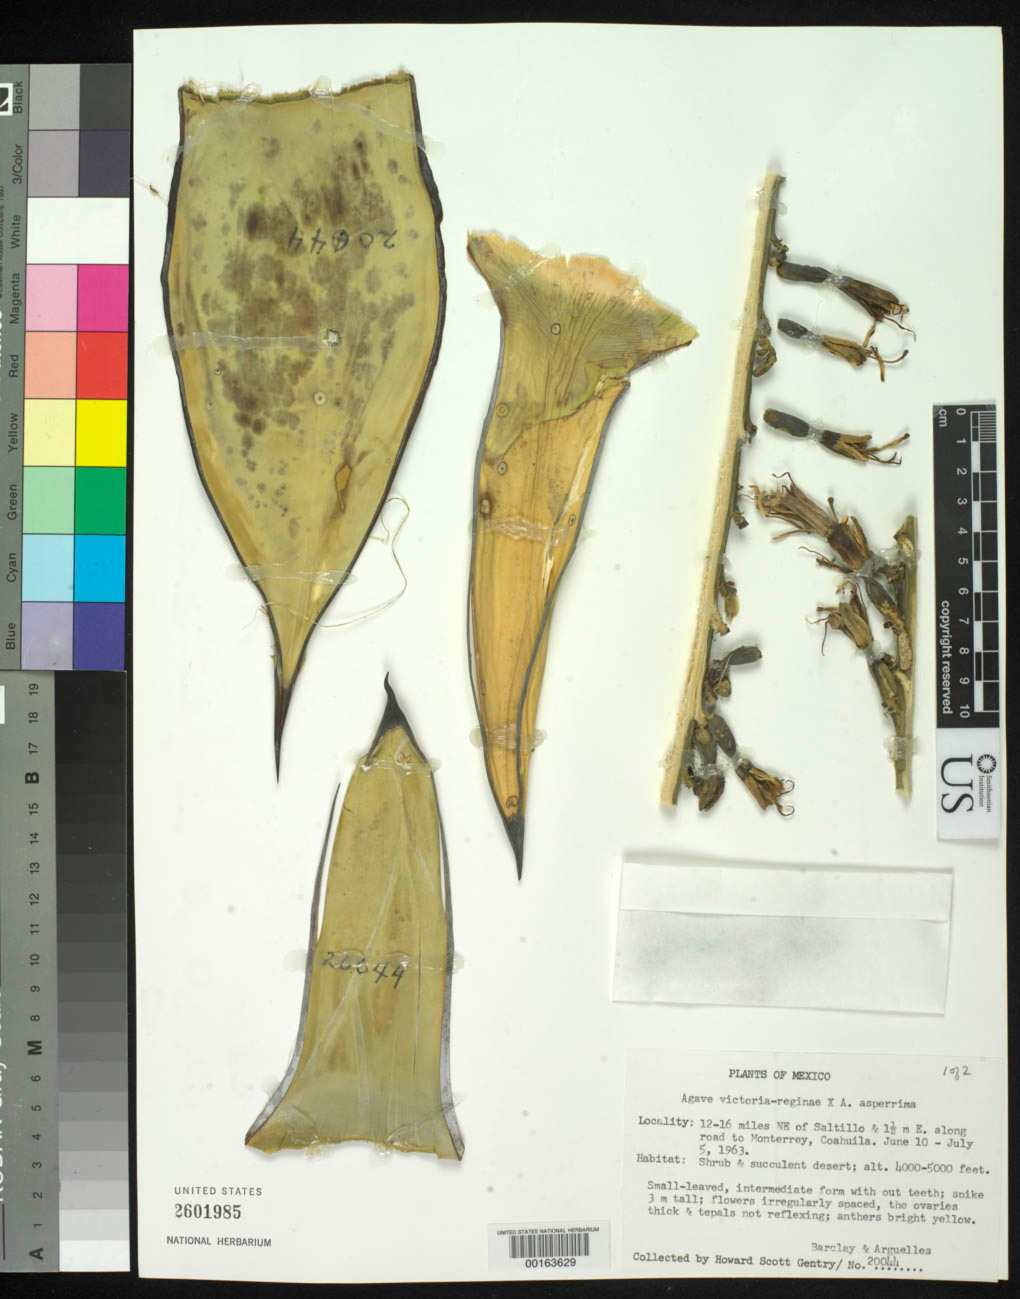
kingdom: Plantae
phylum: Tracheophyta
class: Liliopsida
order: Asparagales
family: Asparagaceae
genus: Agave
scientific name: Agave asperrima x A. victoriae-reginae T. Moore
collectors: H. S. Gentry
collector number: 20044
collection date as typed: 10 Jun 1963 to 05 Jul 1963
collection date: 1963-06-10/1963-07-05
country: Mexico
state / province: Coahuila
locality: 12-16 mi. NE of Saltillo & 1.5 mi. E along road to Monterrey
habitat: Shrub & succulent desert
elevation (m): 1219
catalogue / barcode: US 2601985